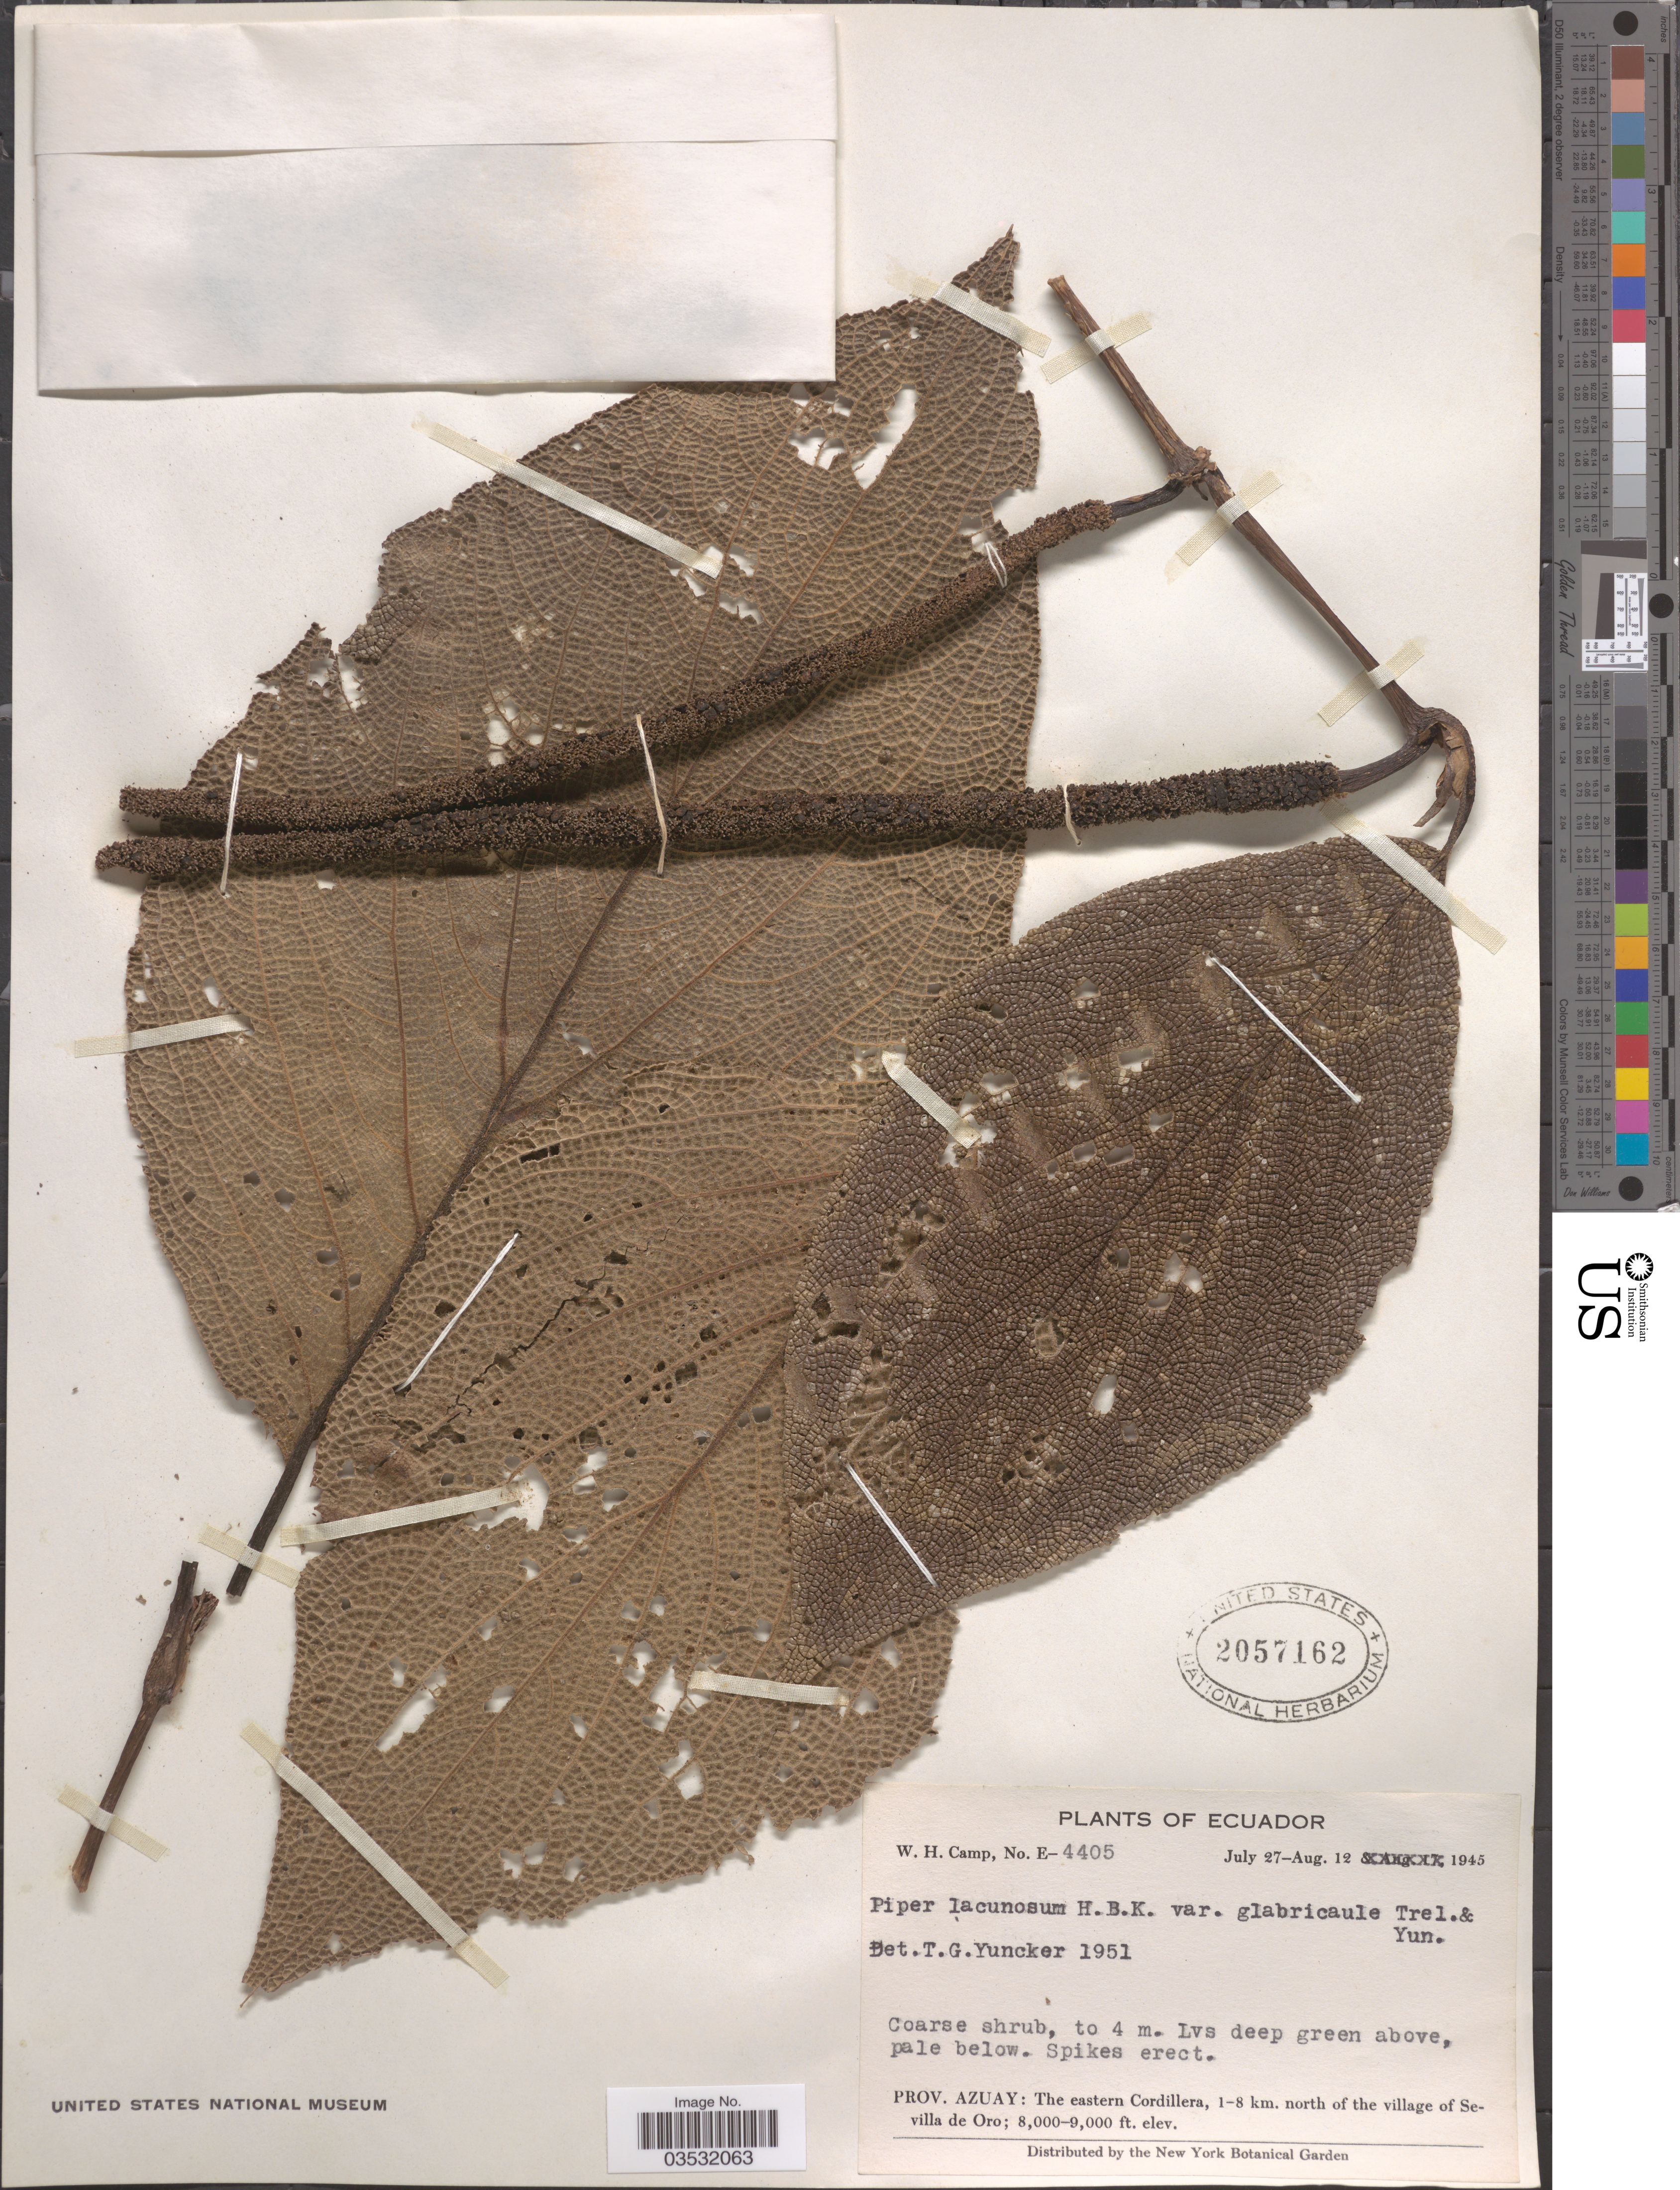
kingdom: Plantae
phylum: Tracheophyta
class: Magnoliopsida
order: Piperales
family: Piperaceae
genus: Piper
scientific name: Piper lacunosum var. glabricaule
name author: Trel. & Yunck.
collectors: W. H. Camp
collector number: E-4405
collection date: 1945-07-27/1945-08-12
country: Ecuador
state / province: Azuay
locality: The eastern Cordillera, 1-8 km. north of the village of Sevilla de Oro.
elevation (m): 2438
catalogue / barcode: US 2057162